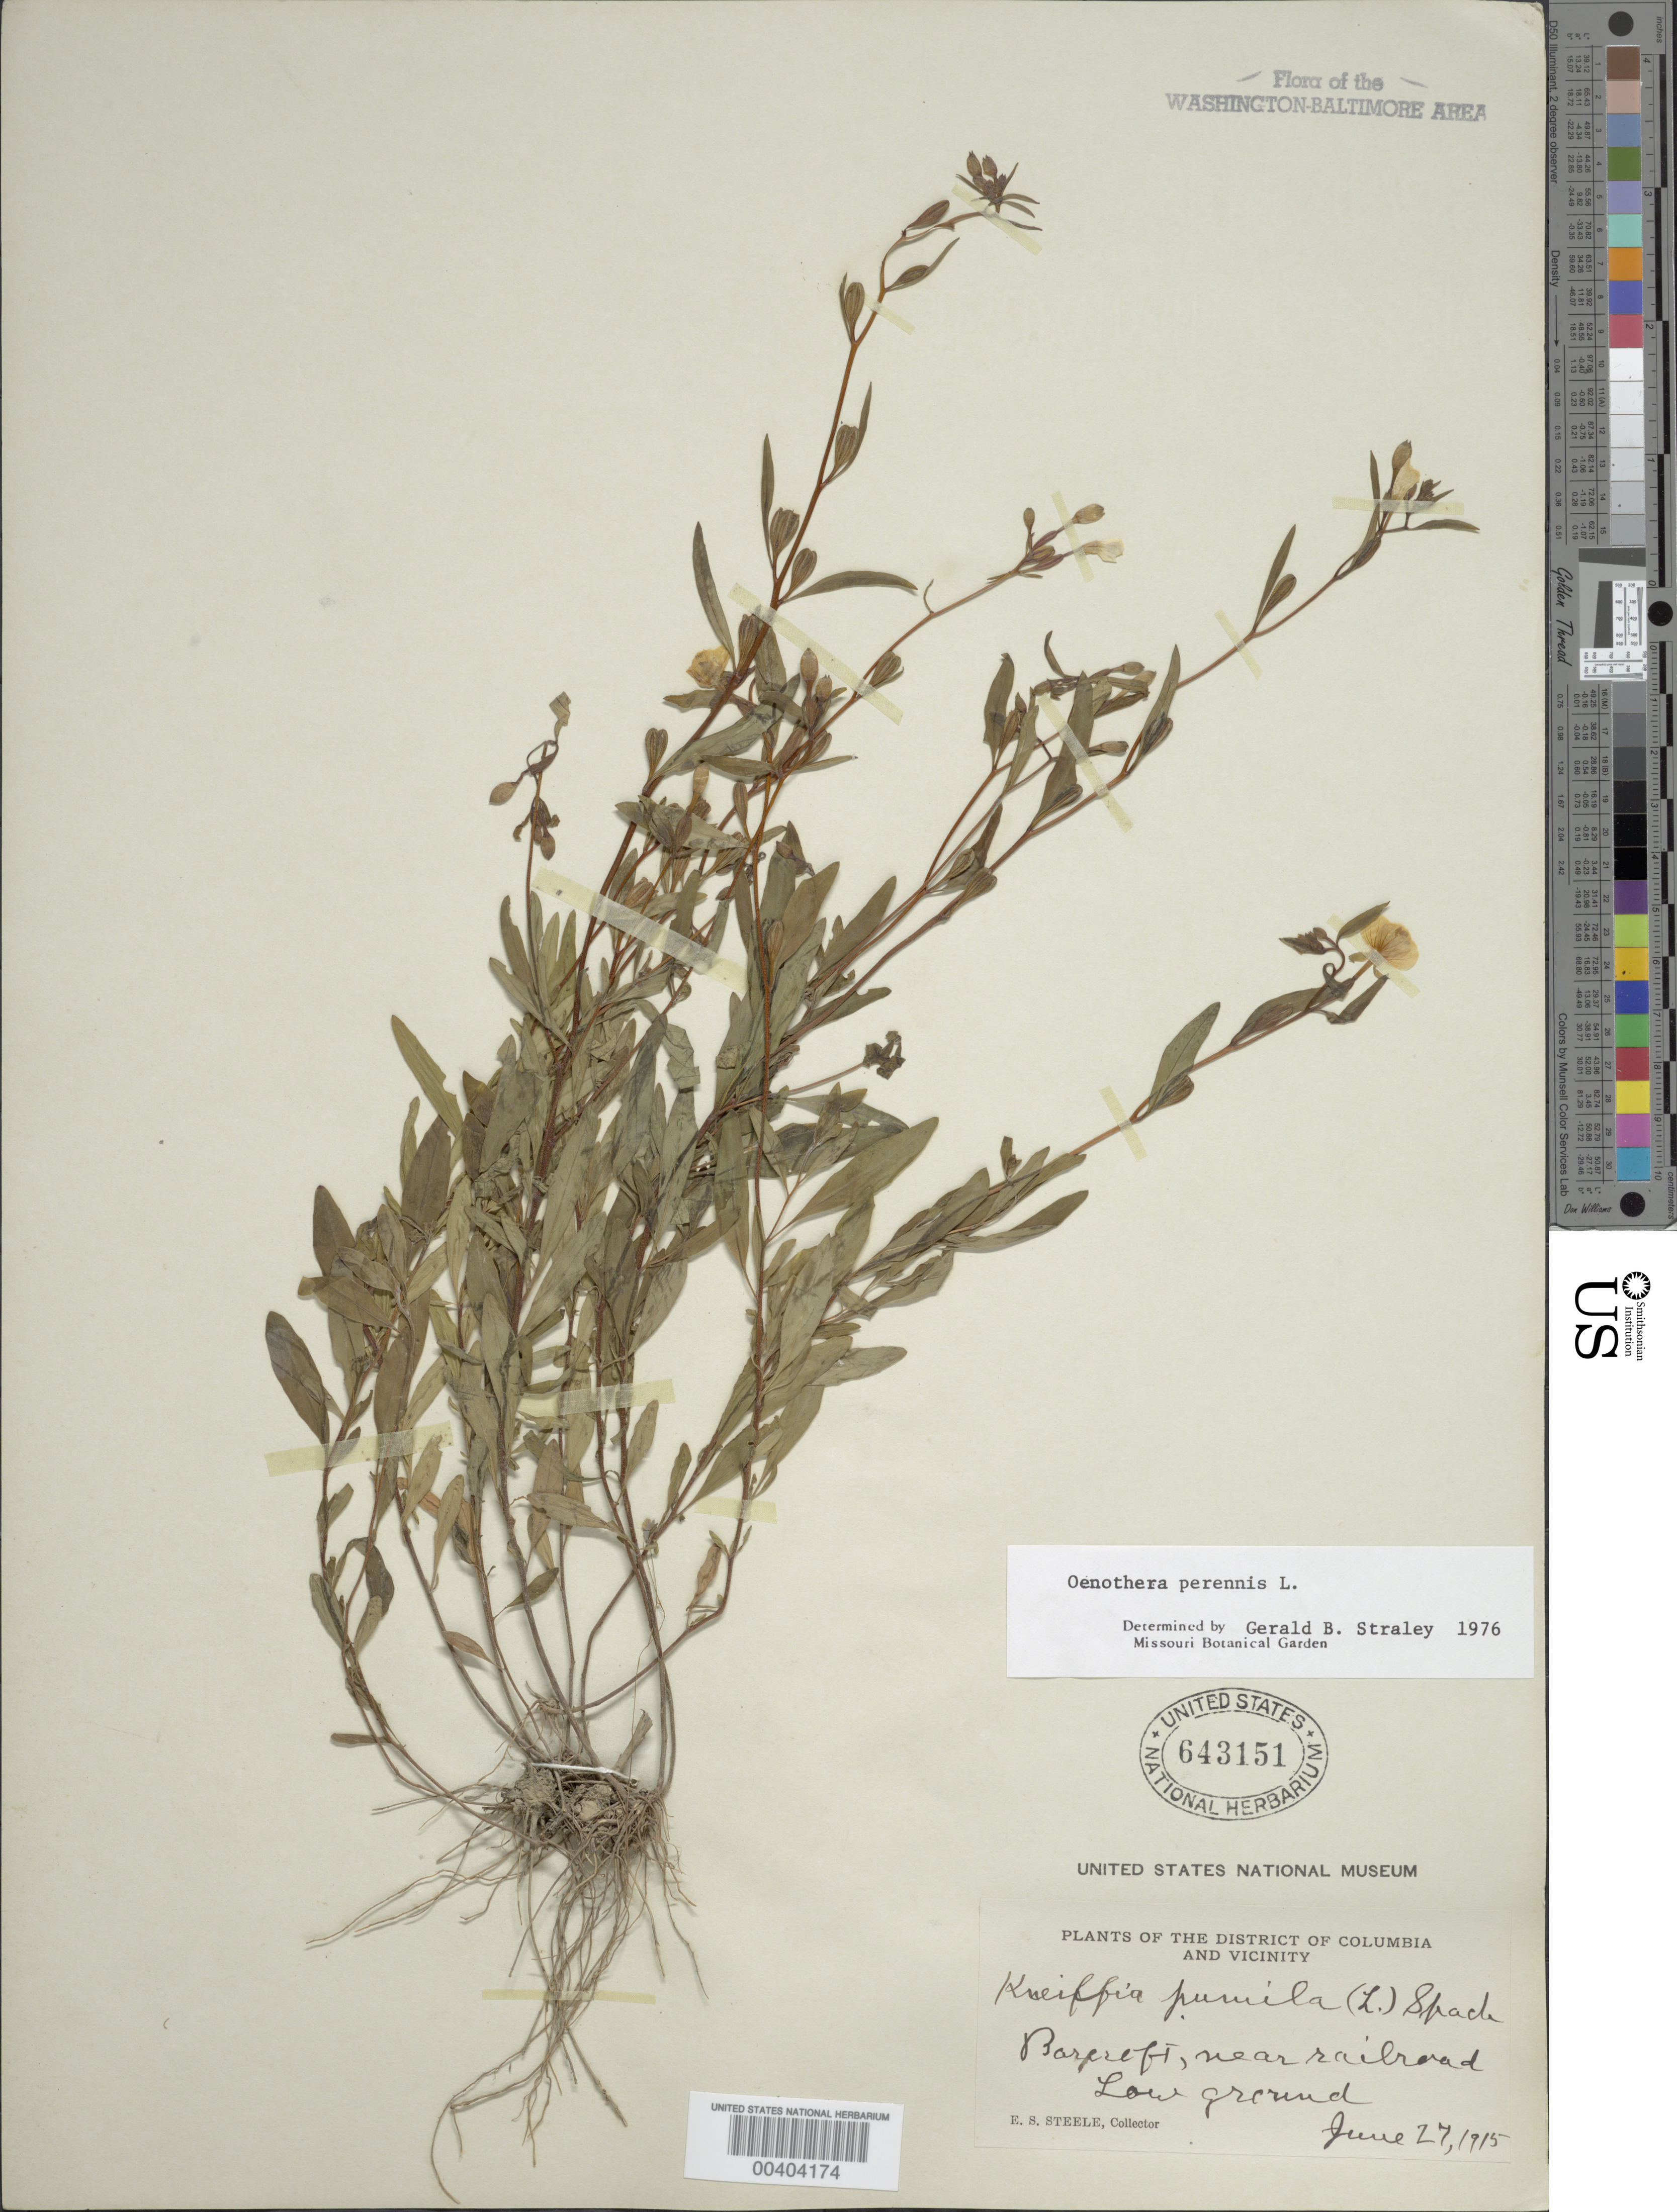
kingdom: Plantae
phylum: Tracheophyta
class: Magnoliopsida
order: Myrtales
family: Onagraceae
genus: Oenothera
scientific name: Oenothera perennis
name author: L.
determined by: Straley, G. B.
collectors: E. Steele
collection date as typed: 27 Jun 1915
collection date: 1915-06-27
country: United States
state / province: Virginia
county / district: Arlington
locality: Barcroft, near R.R.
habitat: Low ground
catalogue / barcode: US 643151